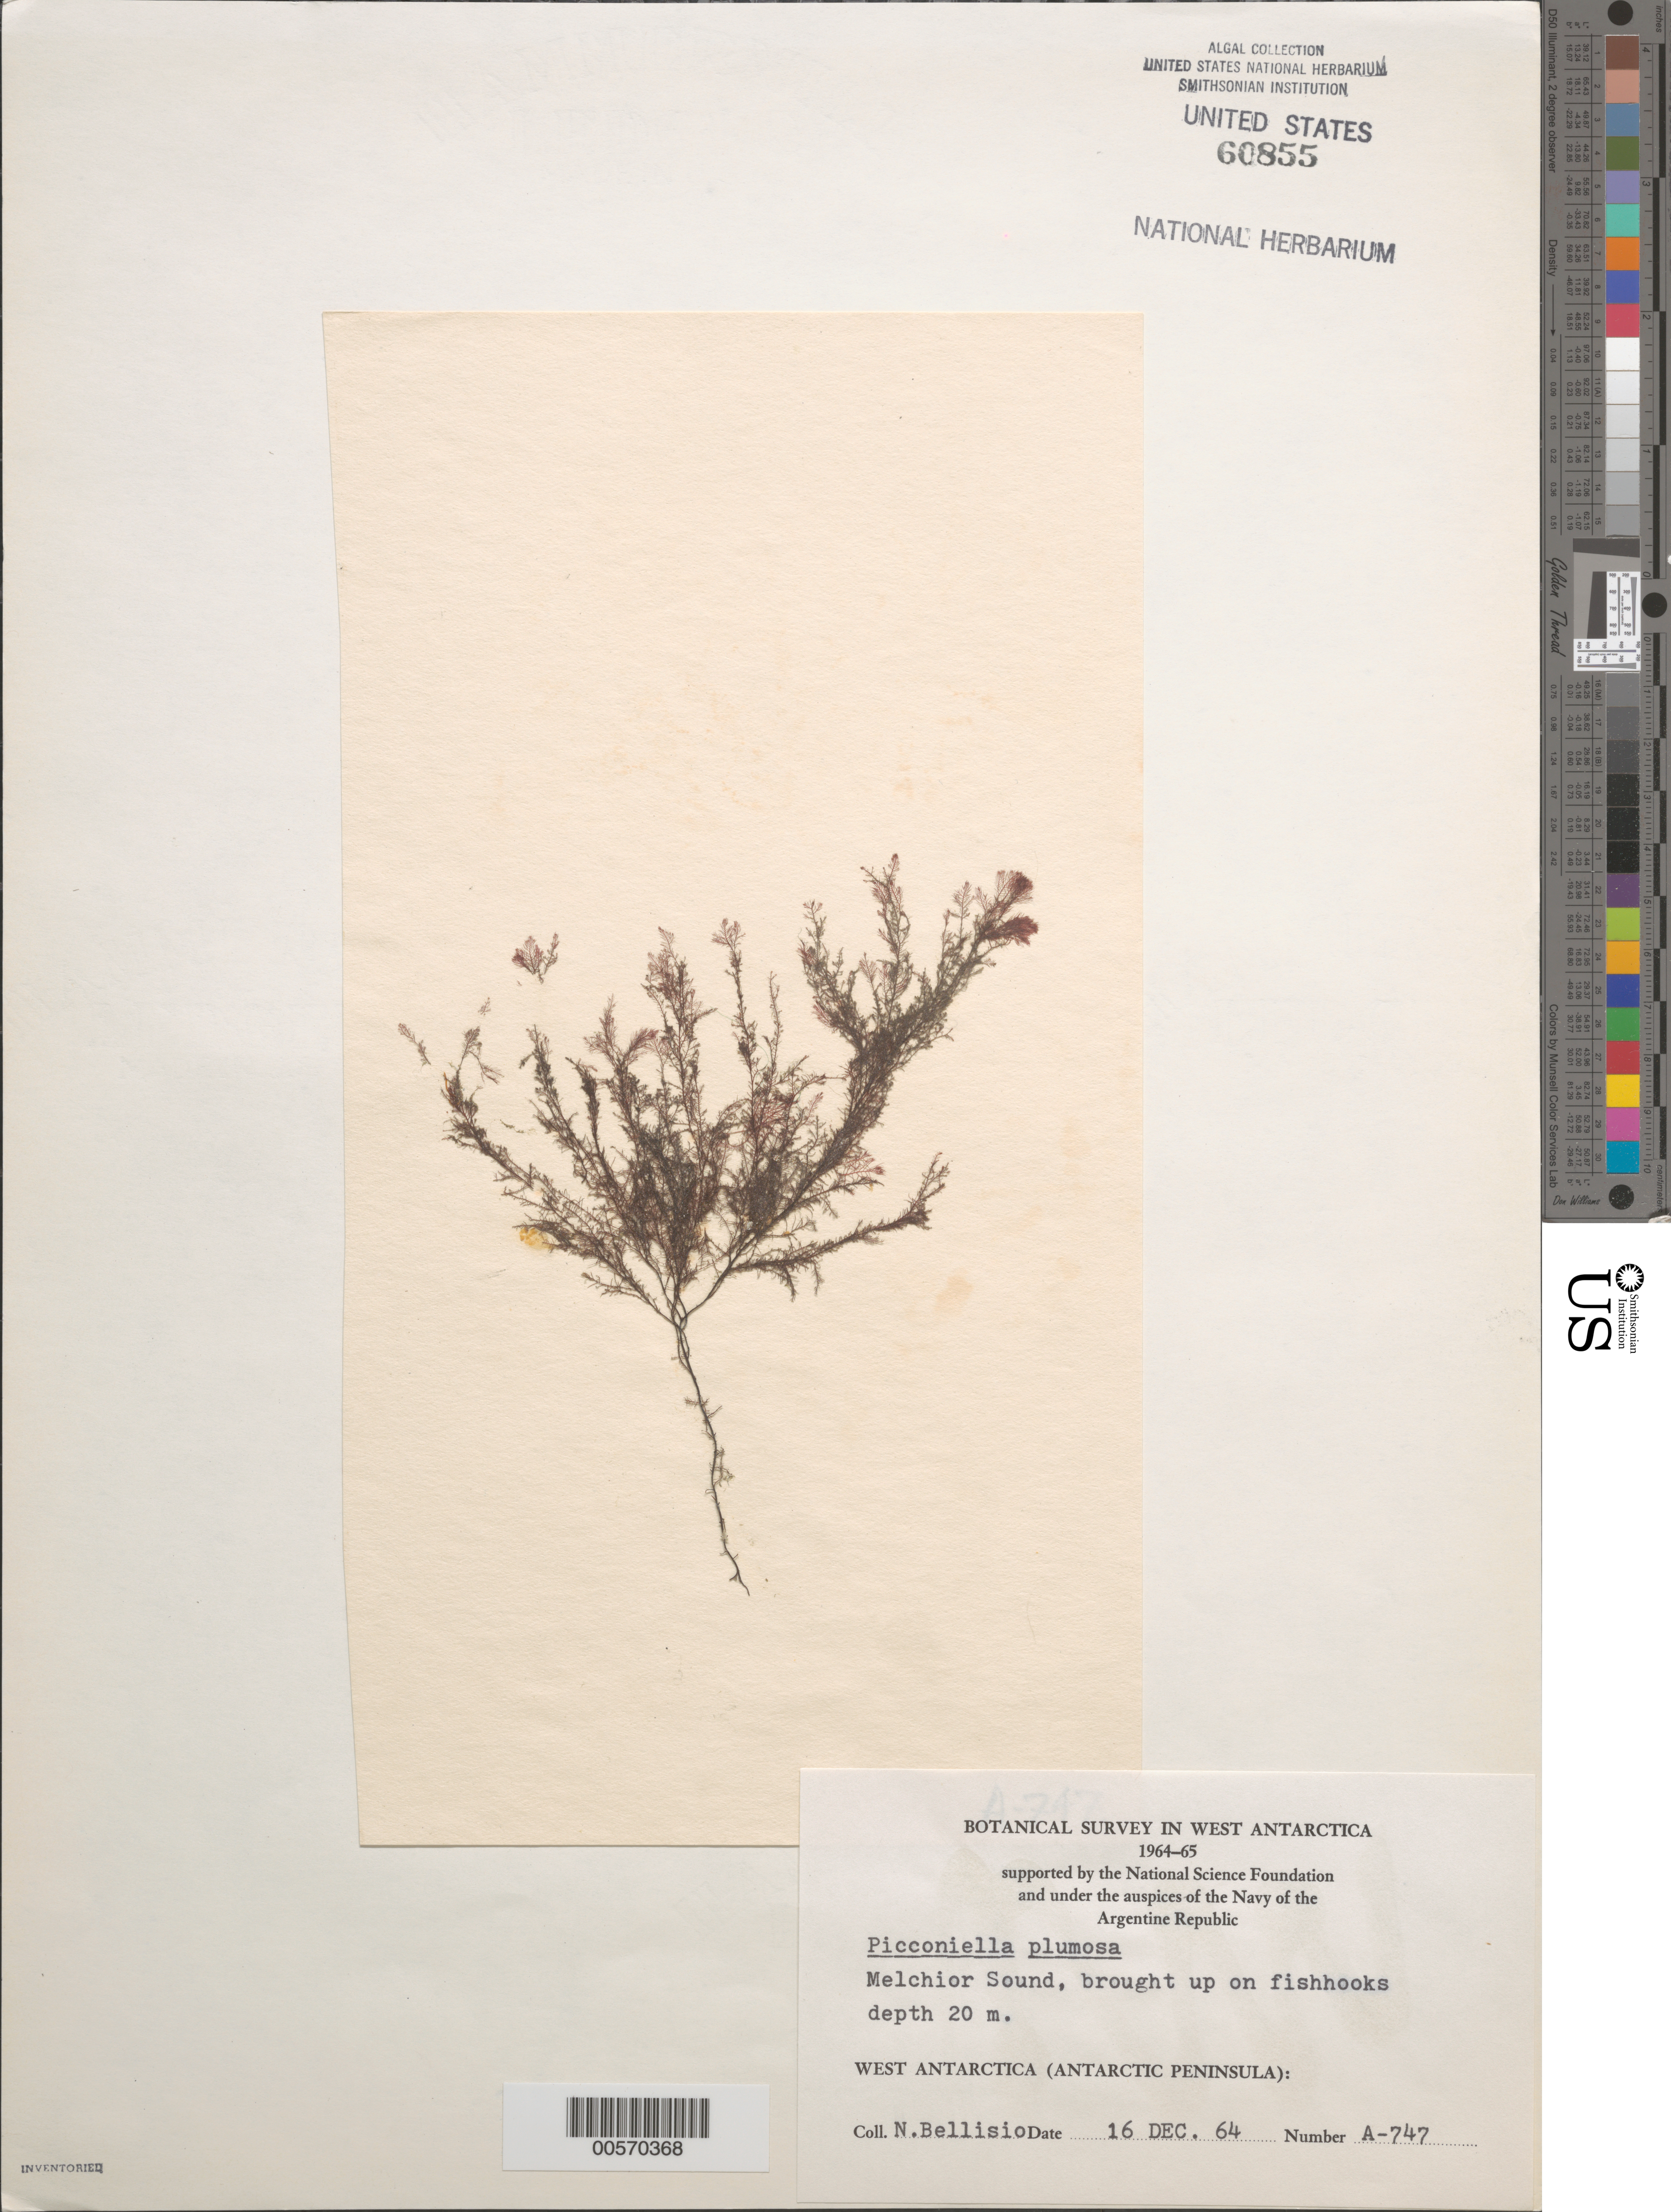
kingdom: Plantae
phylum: Rhodophyta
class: Florideophyceae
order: Ceramiales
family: Rhodomelaceae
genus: Picconiella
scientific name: Picconiella plumosa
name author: (Kylin) De Toni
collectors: N. Bellisio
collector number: A-747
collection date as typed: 16 Dec 1964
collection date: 1964-12-16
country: Antarctica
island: Melchior Islands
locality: Melchior Sound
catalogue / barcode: US 60855